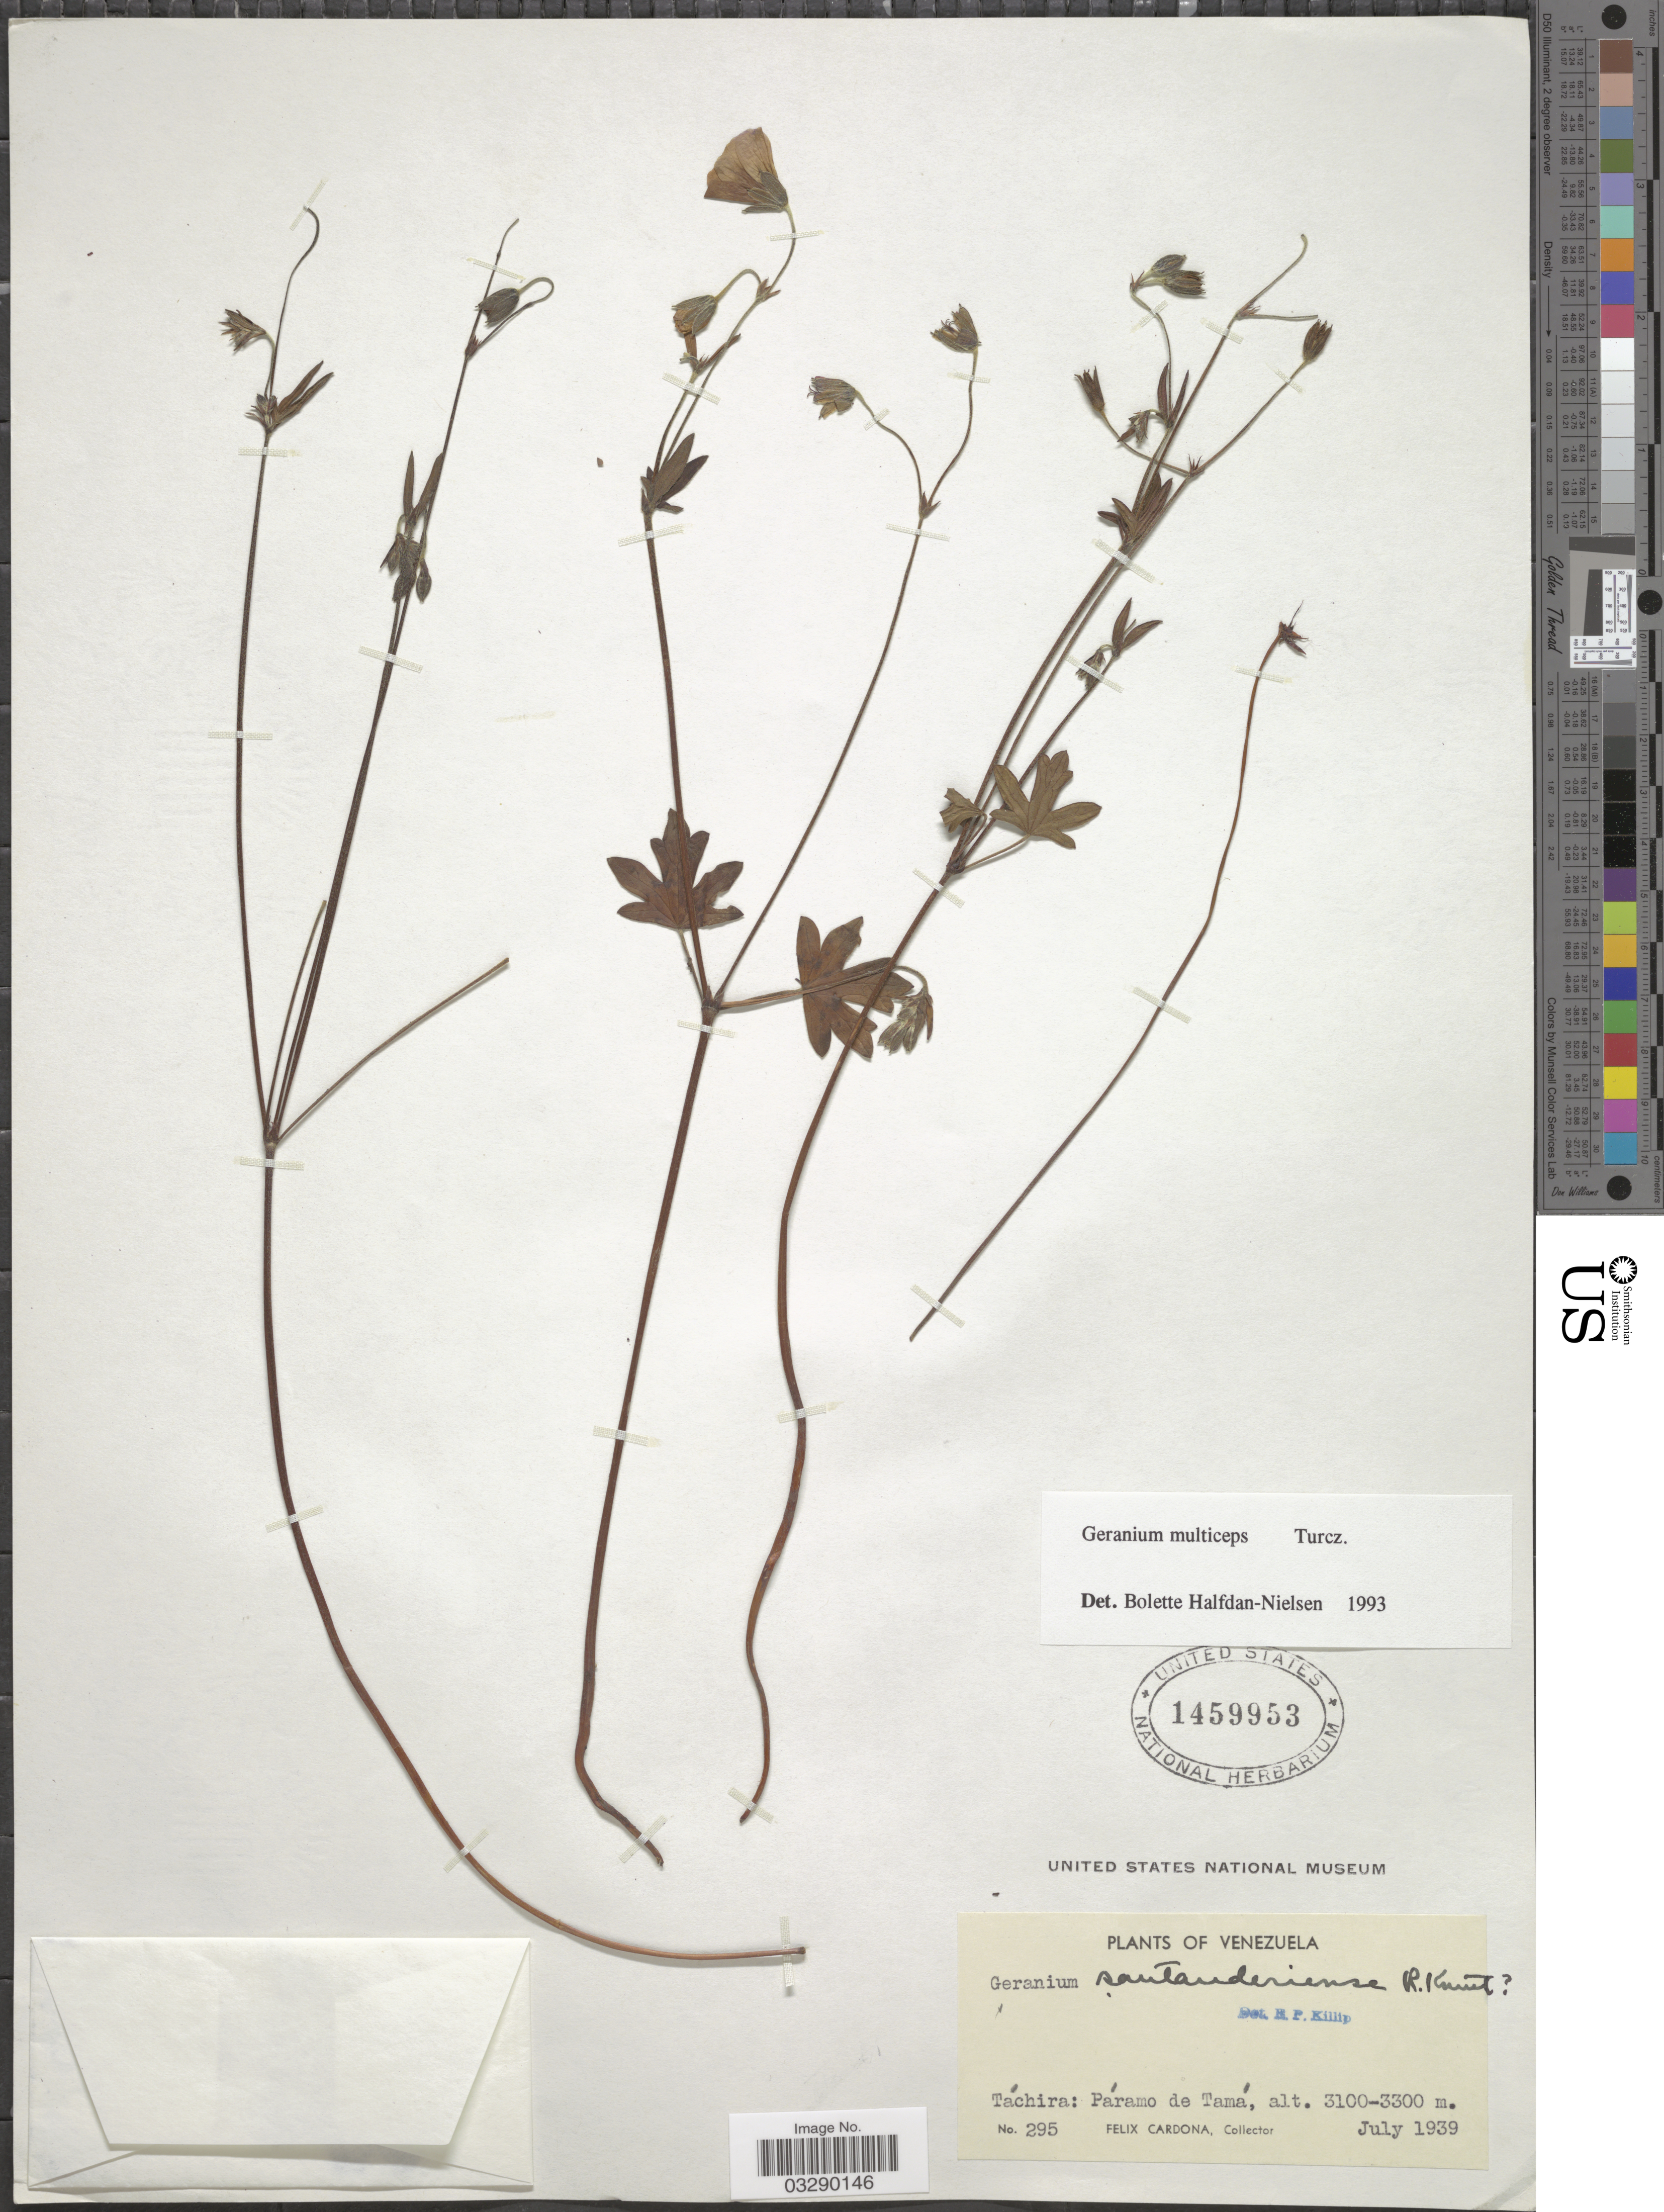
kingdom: Plantae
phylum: Tracheophyta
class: Magnoliopsida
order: Geraniales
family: Geraniaceae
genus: Geranium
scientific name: Geranium multiceps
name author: Turcz.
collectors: F. Cardona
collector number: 295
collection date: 1939-07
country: Venezuela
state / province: Tachira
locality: Páramo de Tamá.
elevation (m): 3100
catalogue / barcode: US 1459953